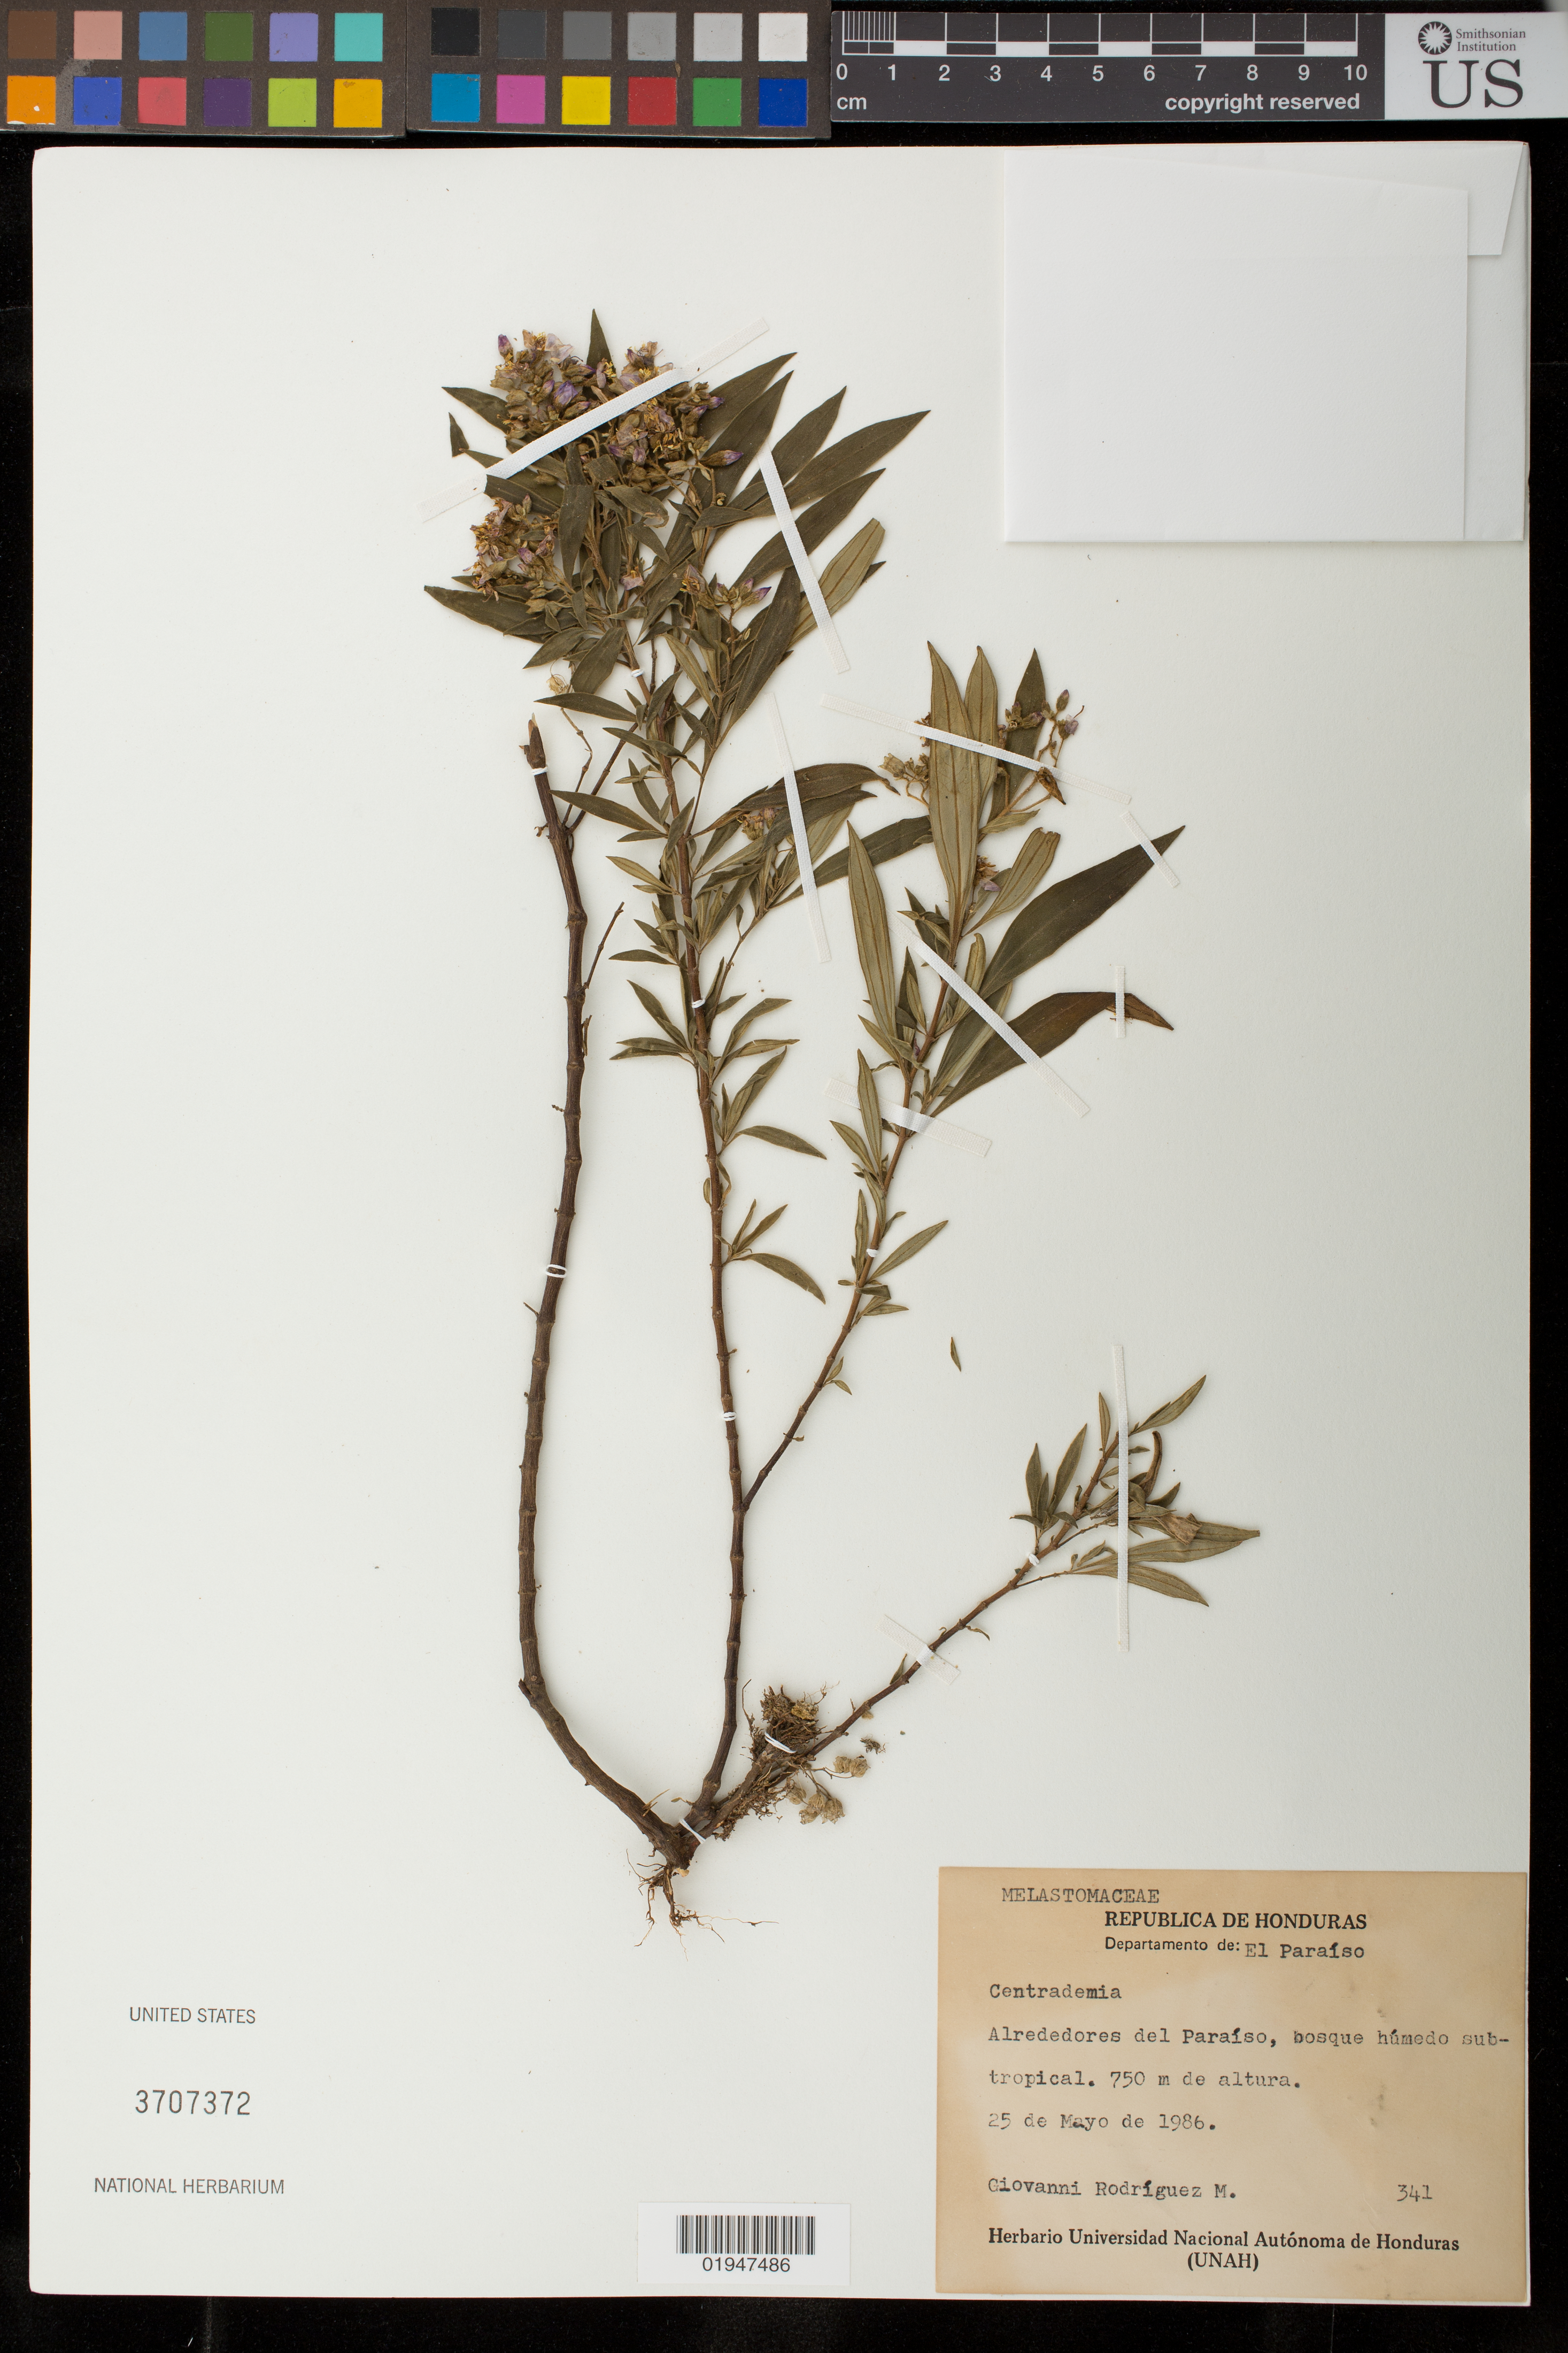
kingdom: Plantae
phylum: Tracheophyta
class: Magnoliopsida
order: Myrtales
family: Melastomataceae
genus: Centradenia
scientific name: Centradenia sp.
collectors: G. Rodríguez M.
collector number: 341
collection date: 1986-05-25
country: Honduras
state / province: El Paraíso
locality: Paraíso, alrededores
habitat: Bosque húmedo subtropical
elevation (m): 750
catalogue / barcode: US 3707372